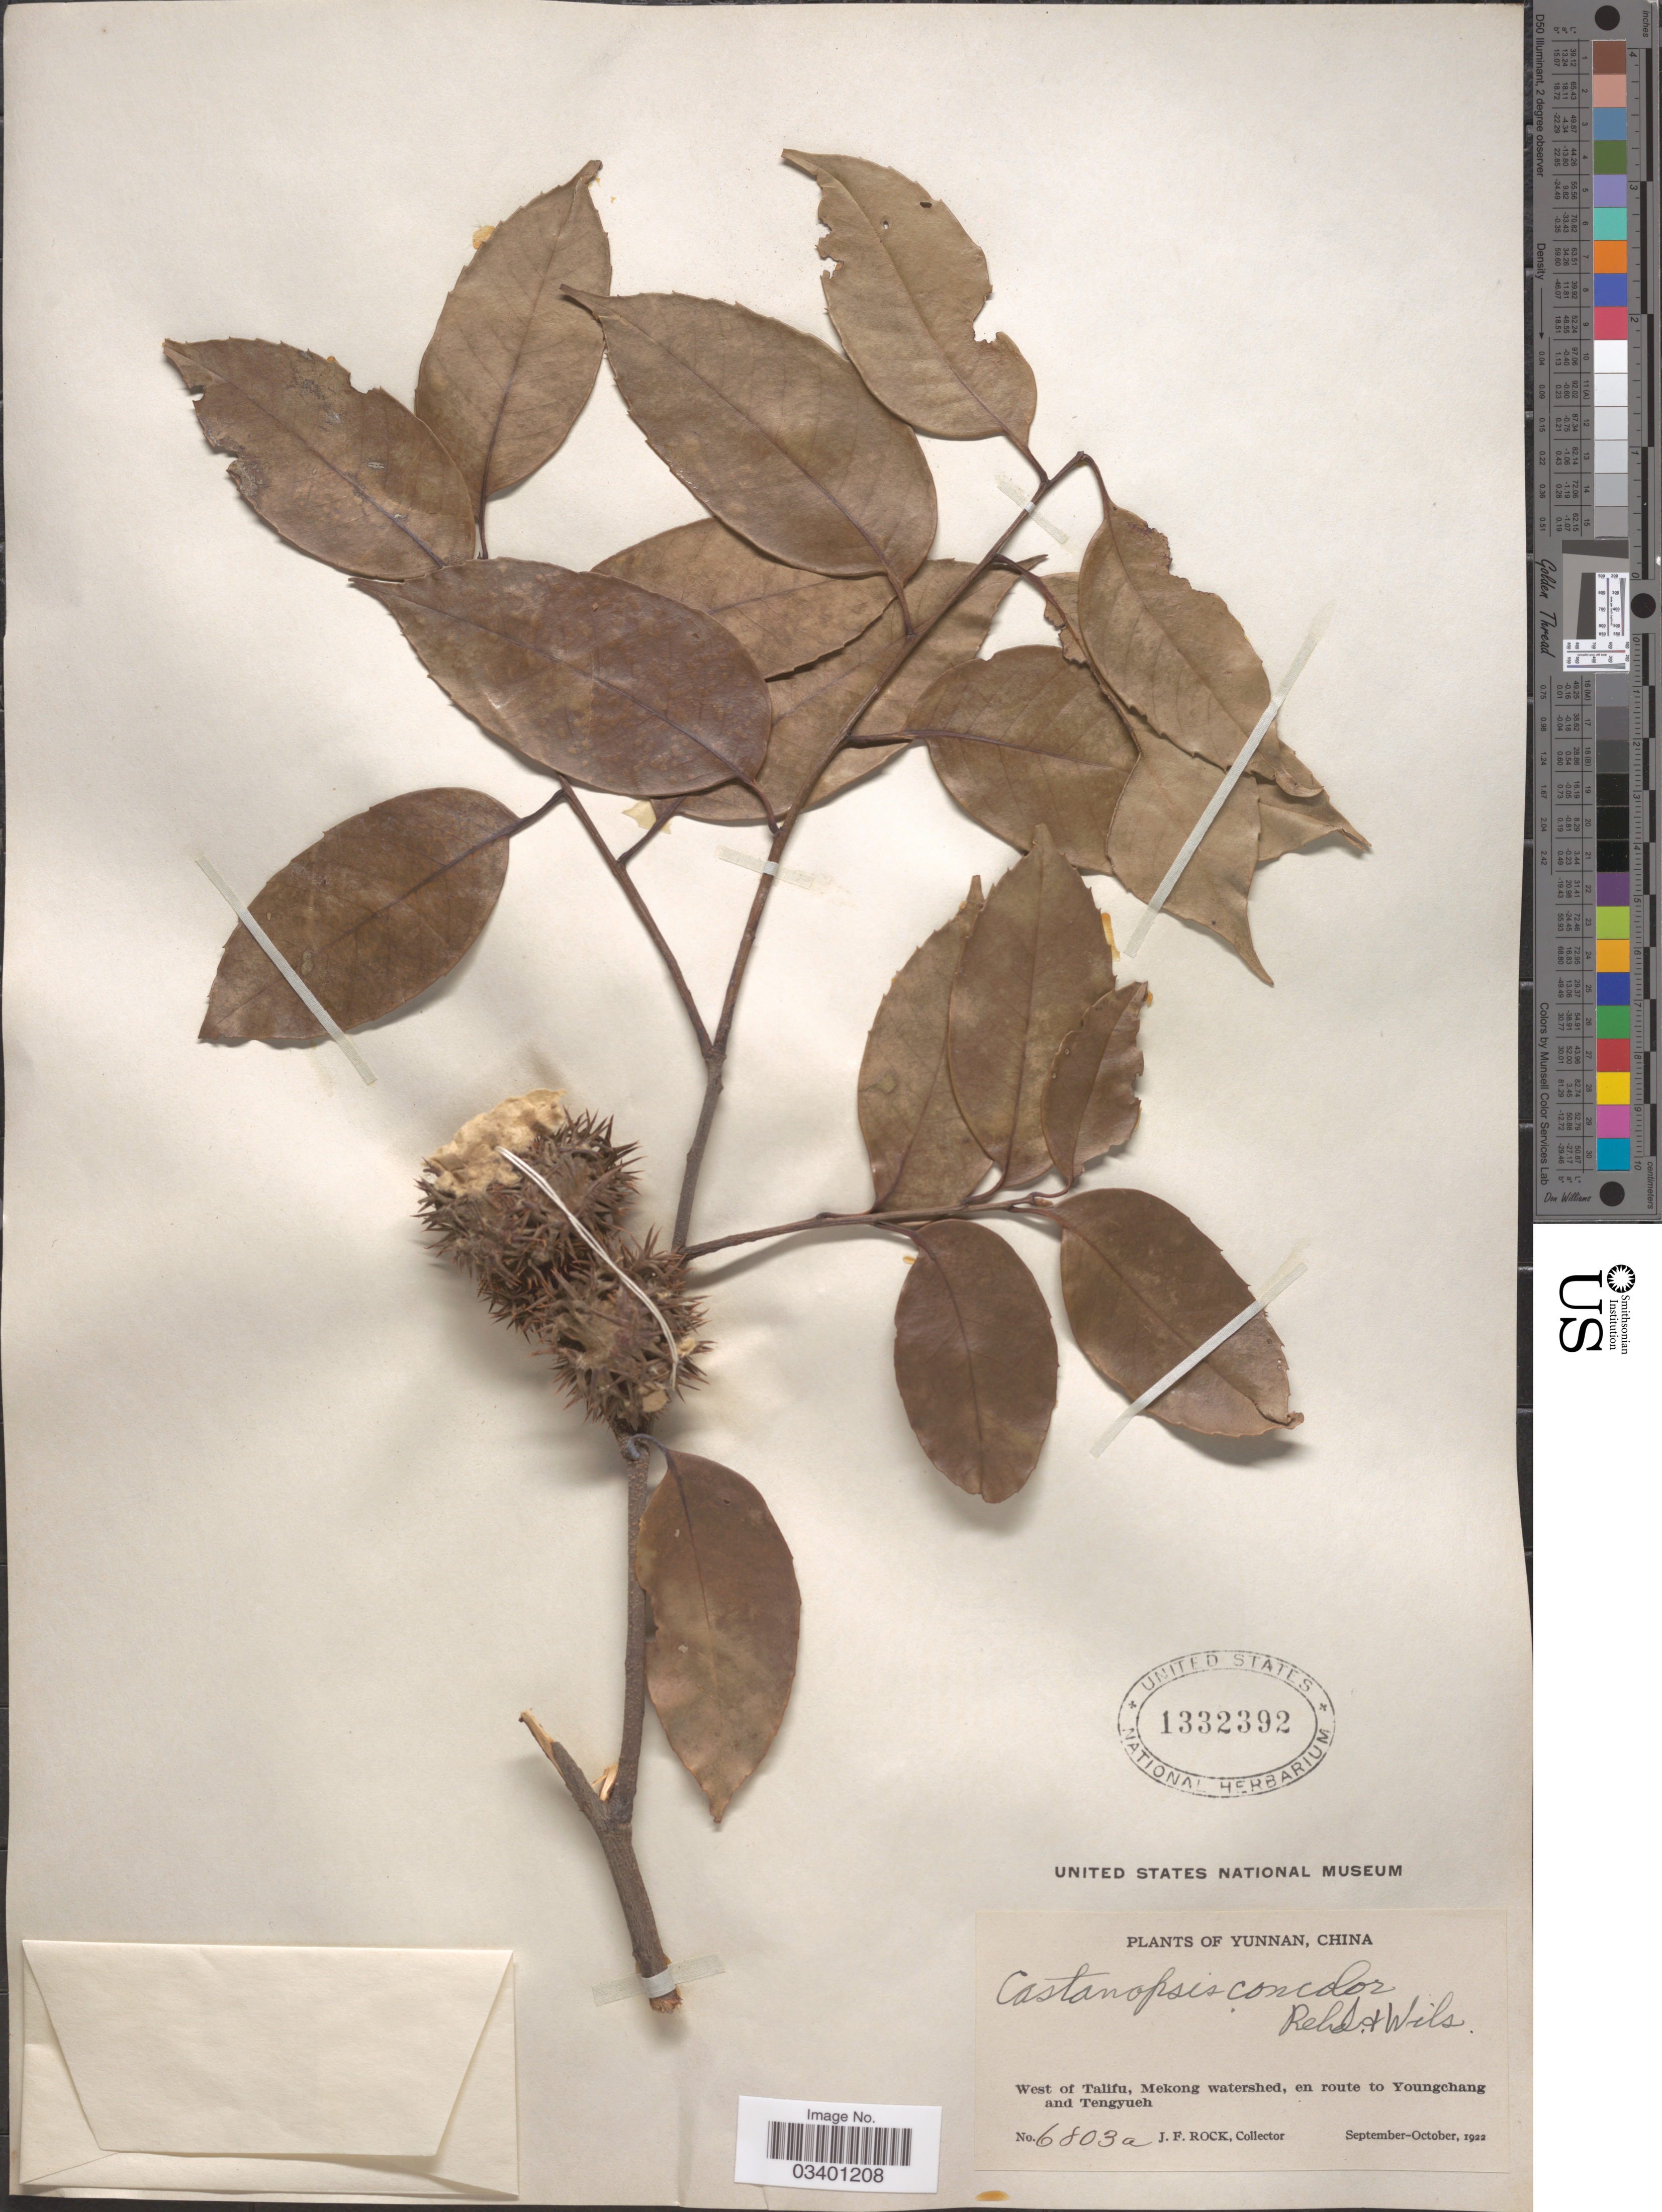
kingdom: Plantae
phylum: Tracheophyta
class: Magnoliopsida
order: Fagales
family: Fagaceae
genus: Castanopsis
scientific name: Castanopsis orthacantha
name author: Franch.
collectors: J. Rock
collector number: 6803a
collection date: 1922-09/1922-10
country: China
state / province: Yunnan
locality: West of Talifu, Mekong watershed, en route to Youngchang and Tengyueh.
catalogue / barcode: US 1332392